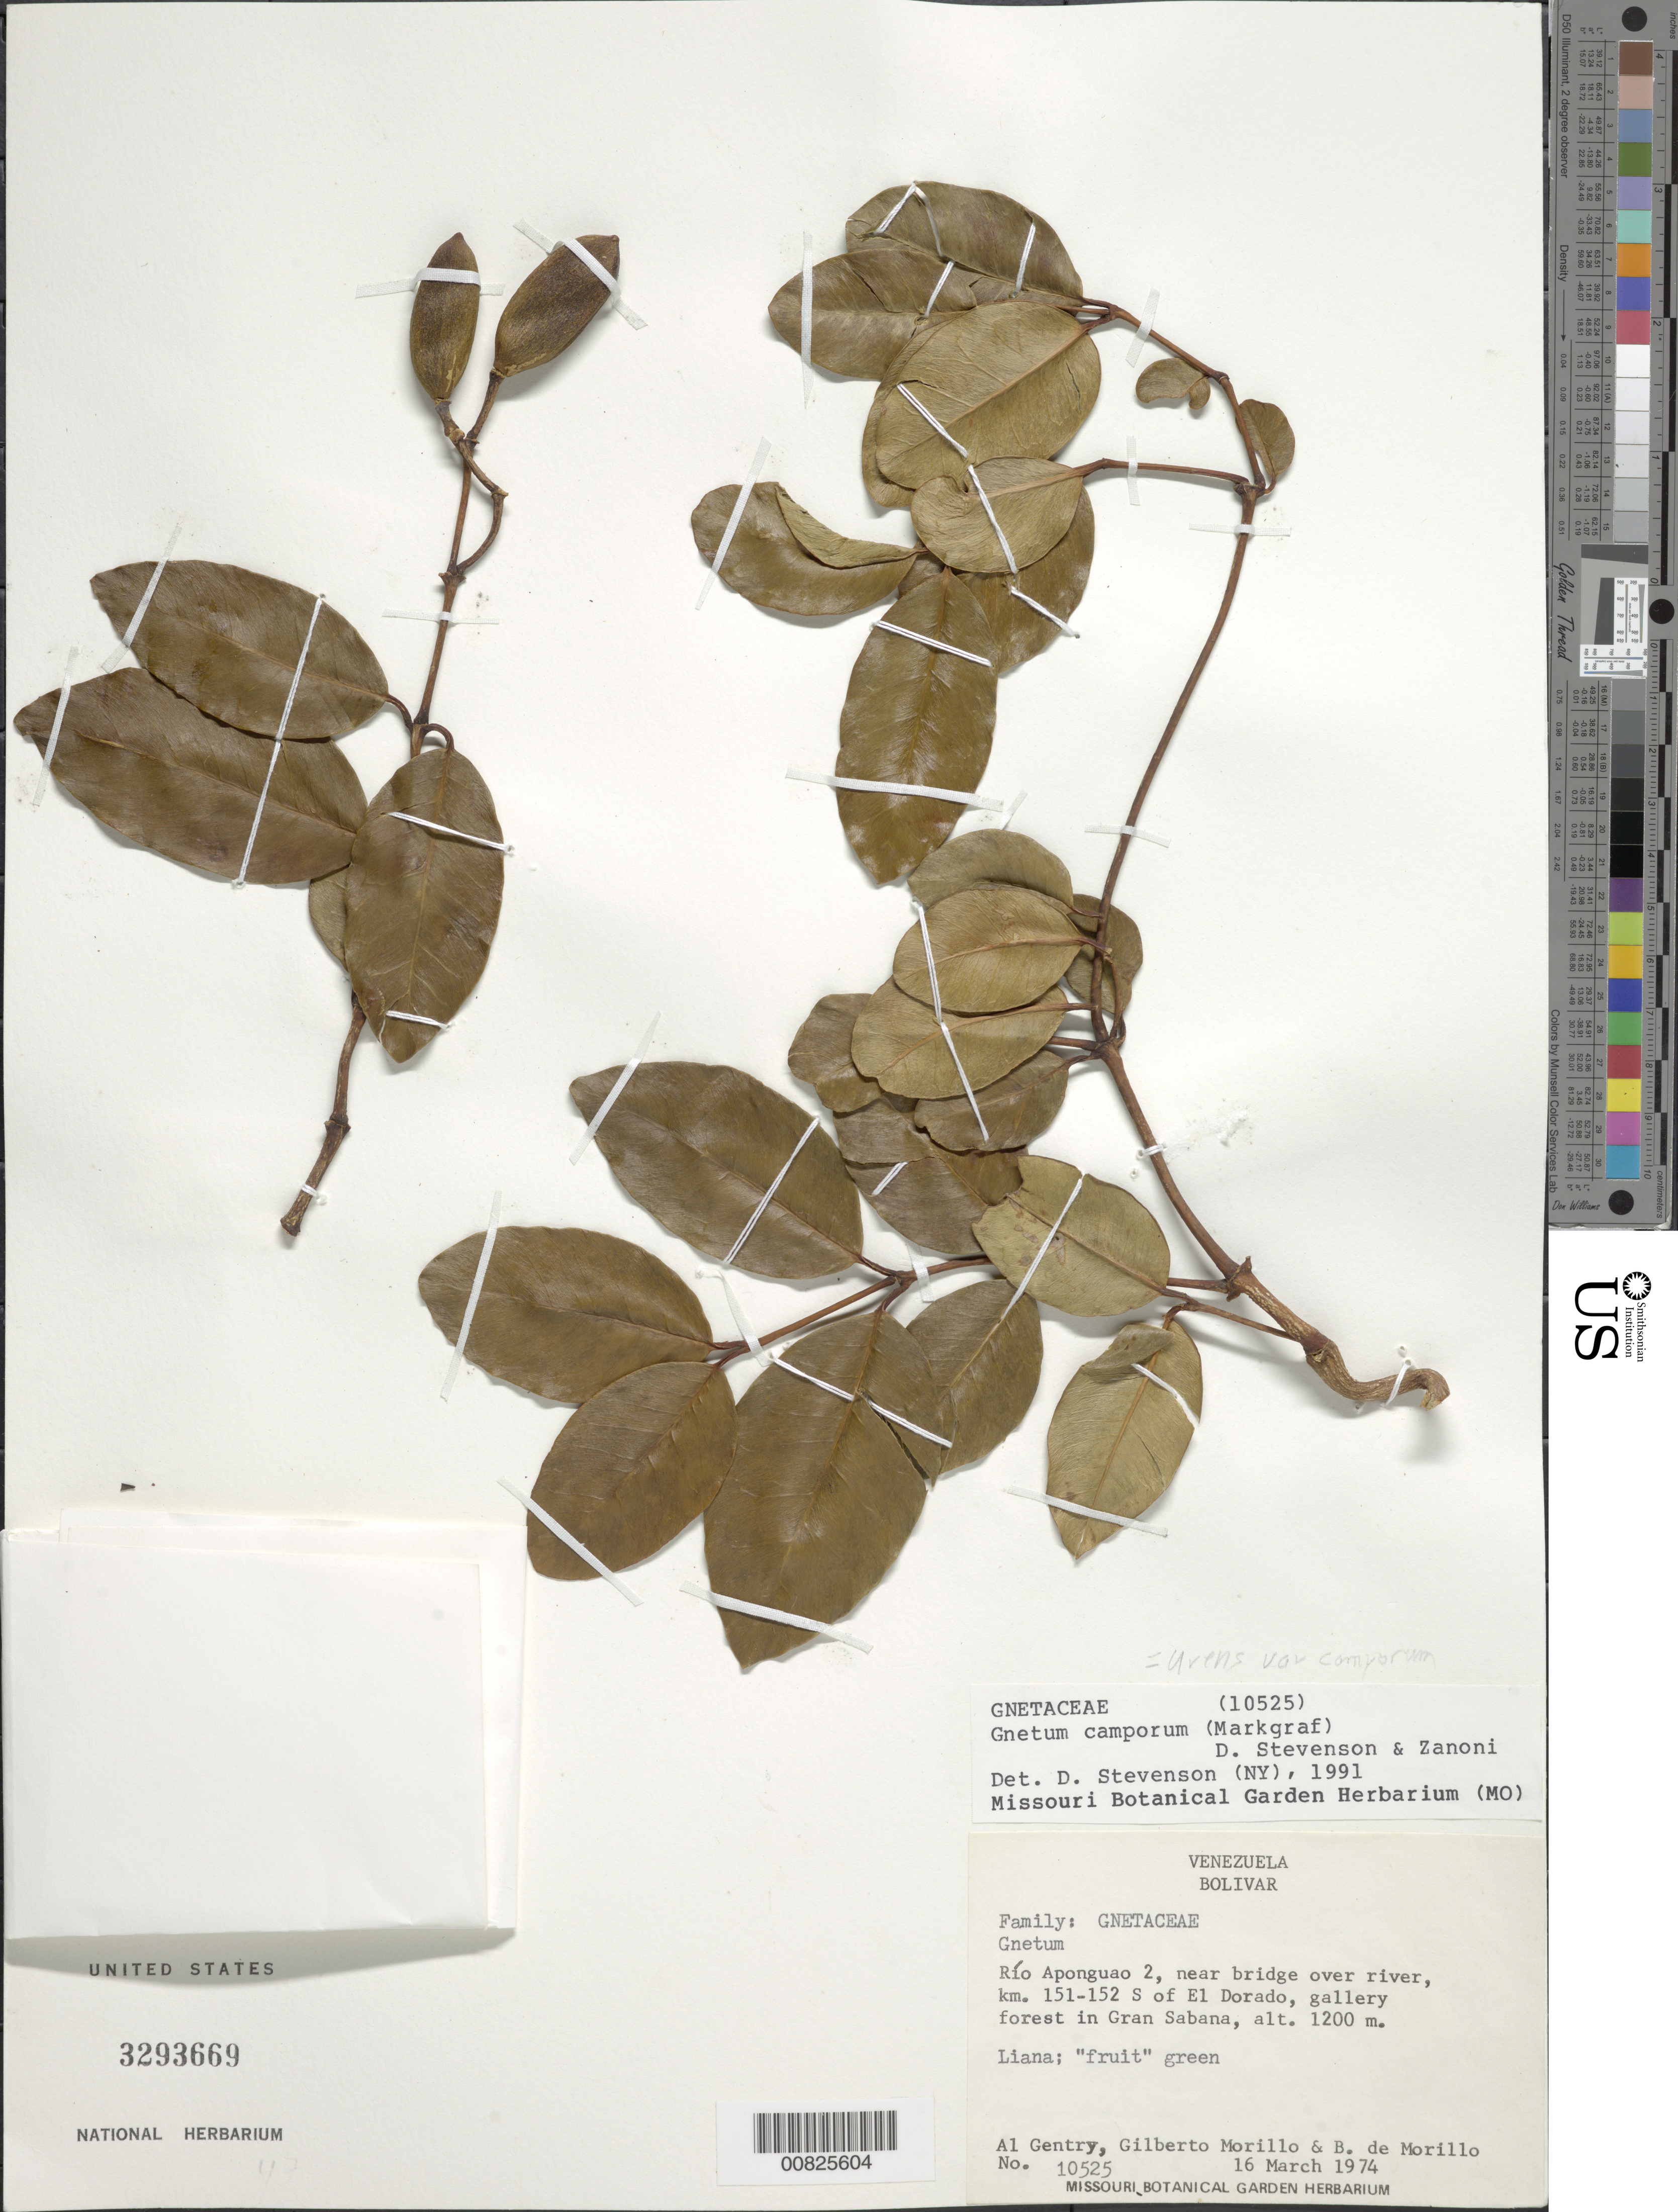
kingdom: Plantae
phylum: Tracheophyta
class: Gnetopsida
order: Gnetales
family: Gnetaceae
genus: Gnetum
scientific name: Gnetum camporum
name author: (Markgr.) D.W. Stev. & Zanoni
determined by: Stevenson, D.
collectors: A. H. Gentry, G. N. Morillo & B. Morillo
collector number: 10525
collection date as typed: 16-Mar-74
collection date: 1974-03-16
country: Venezuela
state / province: Bolívar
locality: Río Aponguao 2, near bridge over river, km 151-152 S of El Dorado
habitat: Gran Sabana gallery forest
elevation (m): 1200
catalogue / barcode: US 3293669